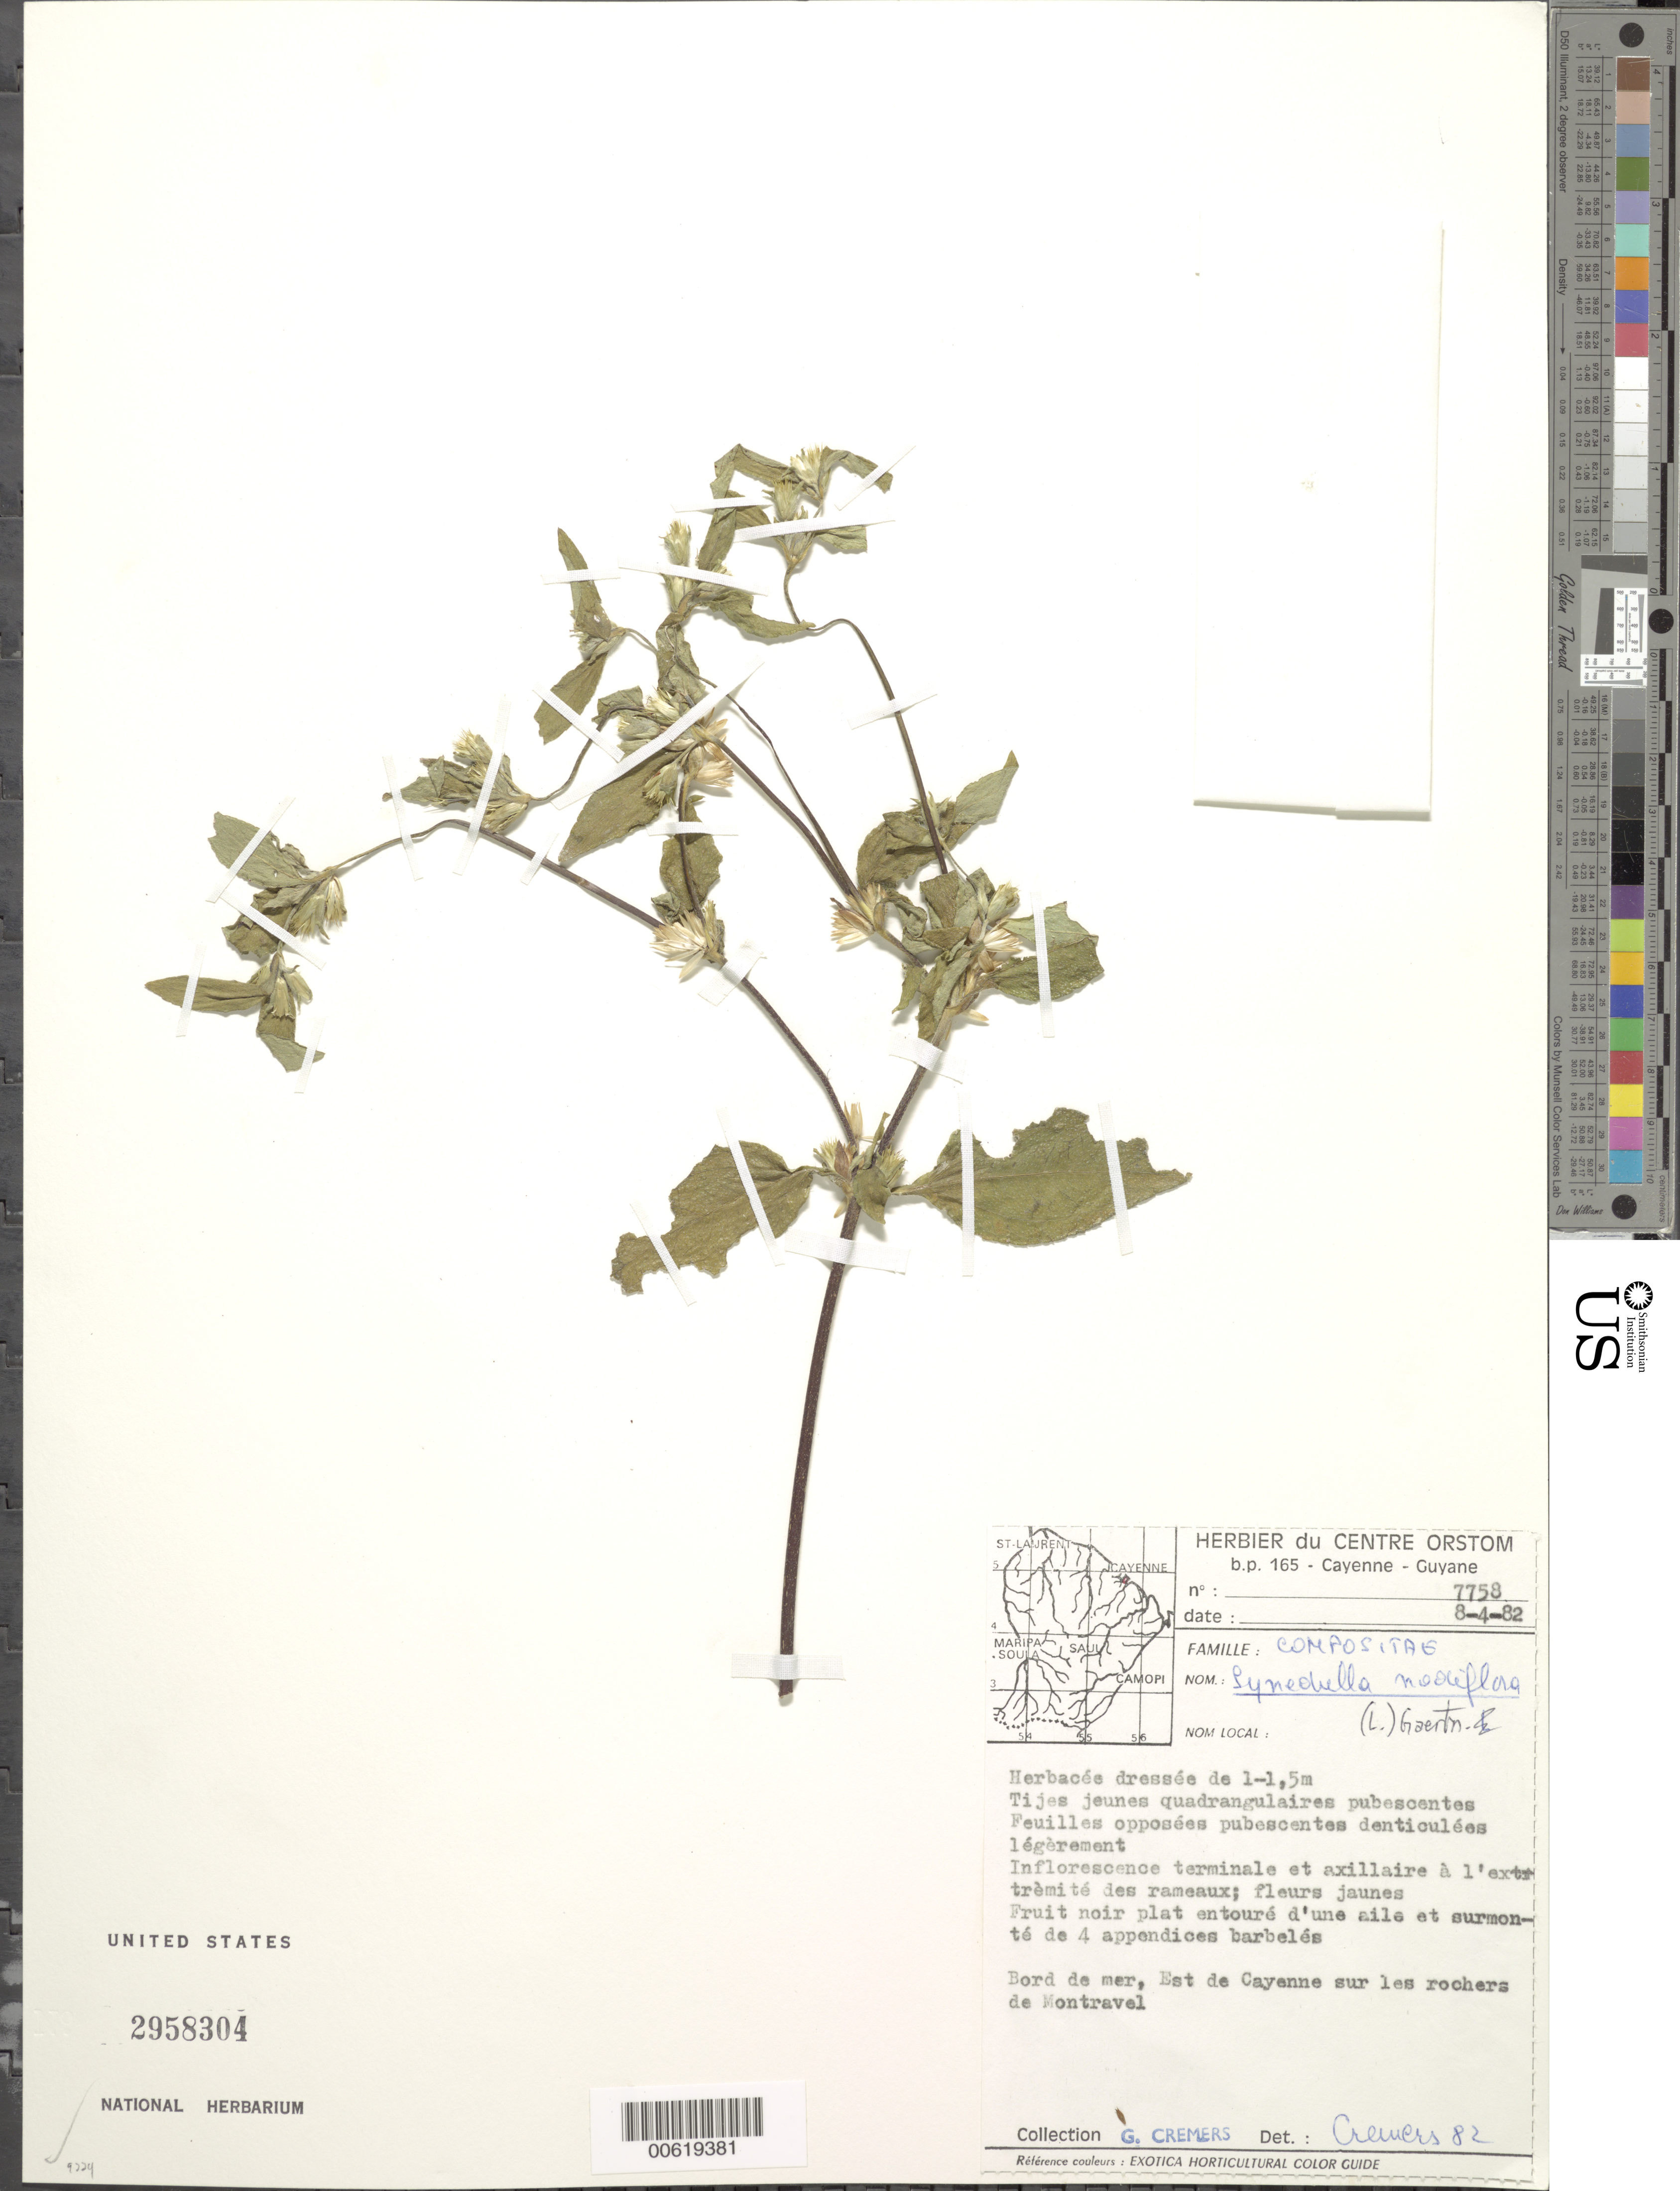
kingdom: Plantae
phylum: Tracheophyta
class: Magnoliopsida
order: Asterales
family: Asteraceae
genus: Synedrella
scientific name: Synedrella nodiflora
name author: (L.) Gaertn.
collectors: G. Cremers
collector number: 7758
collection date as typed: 8-Apr-82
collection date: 1982-04-08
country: French Guiana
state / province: Cayenne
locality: Cayenne, Est de, sur les rochers de Montravel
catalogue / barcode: US 2958304